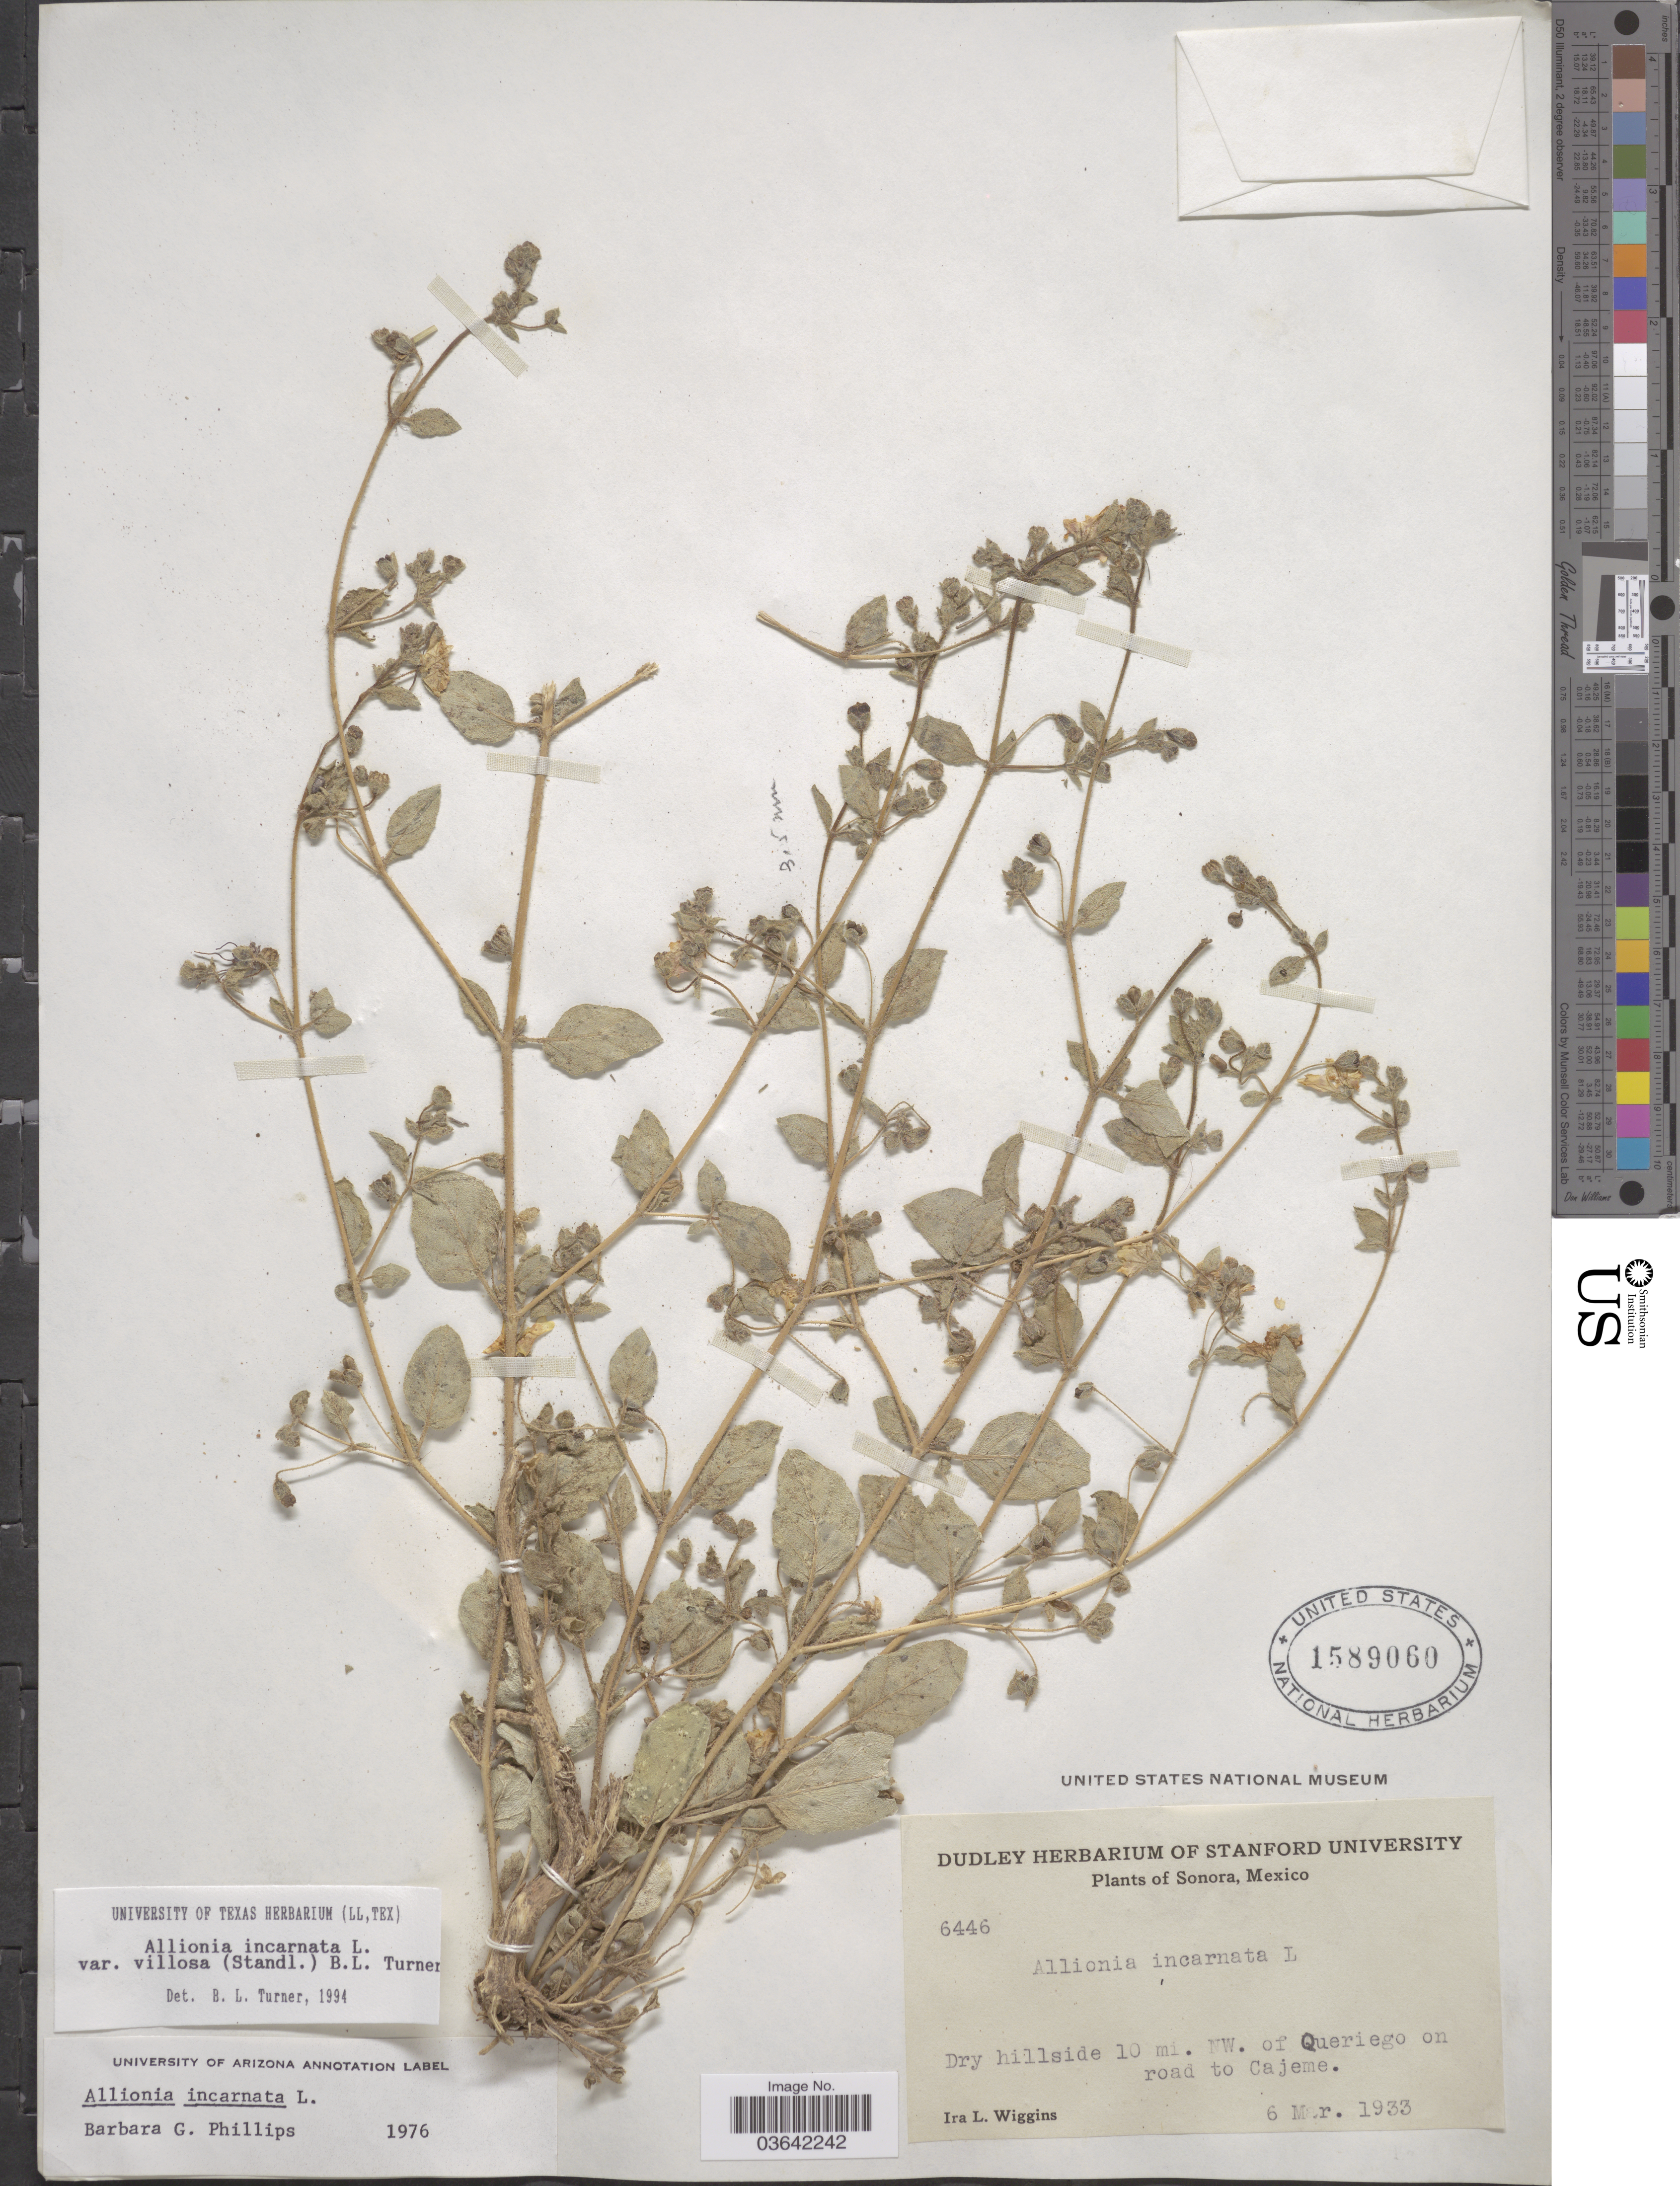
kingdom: Plantae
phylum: Tracheophyta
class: Magnoliopsida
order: Caryophyllales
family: Nyctaginaceae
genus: Allionia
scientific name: Allionia incarnata var. villosa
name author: (Standl.) B.L. Turner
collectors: I. L. Wiggins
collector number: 6446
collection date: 1933-03-06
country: Mexico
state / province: Sonora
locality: Dry hillside 10 mi. NW. of Queriego on road to Cajeme.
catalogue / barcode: US 1589060